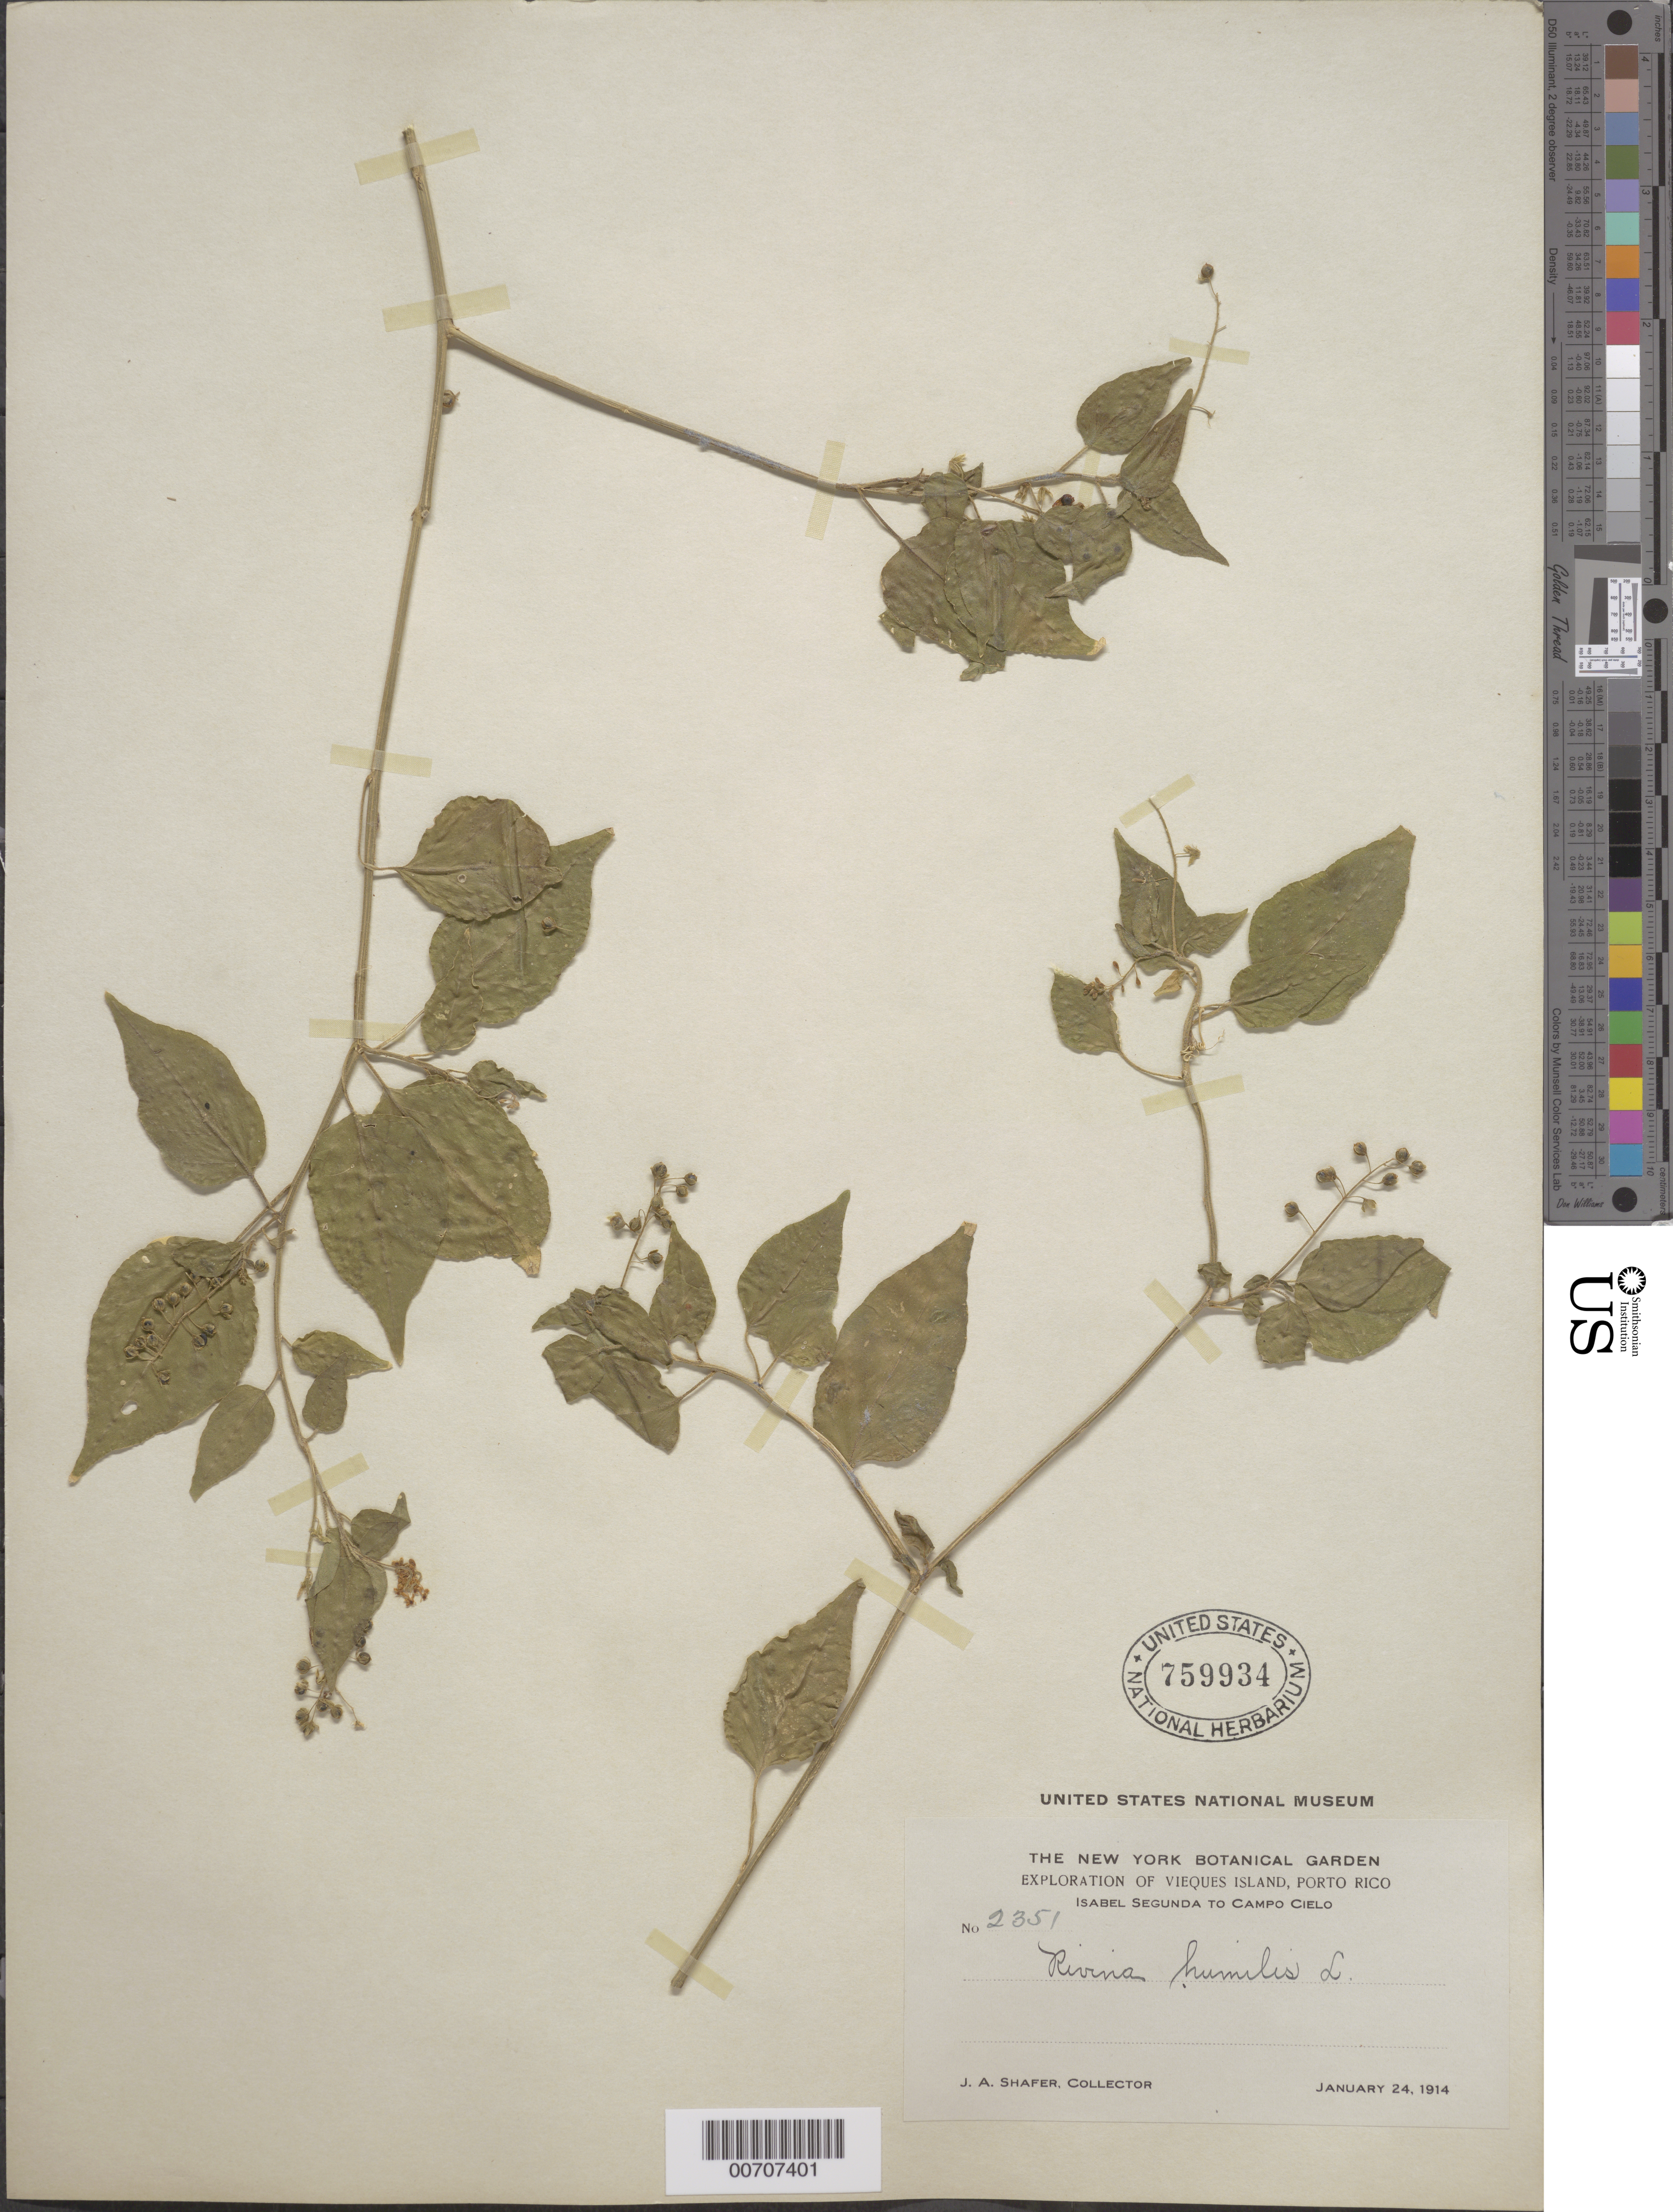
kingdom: Plantae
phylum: Tracheophyta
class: Magnoliopsida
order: Caryophyllales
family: Phytolaccaceae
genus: Rivina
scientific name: Rivina humilis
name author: L.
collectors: J. A. Shafer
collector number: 2351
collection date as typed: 24 Jan 1914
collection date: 1914-01-24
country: Puerto Rico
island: Vieques Island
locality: Isabel Segunda to Campo Cielo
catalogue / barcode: US 759934